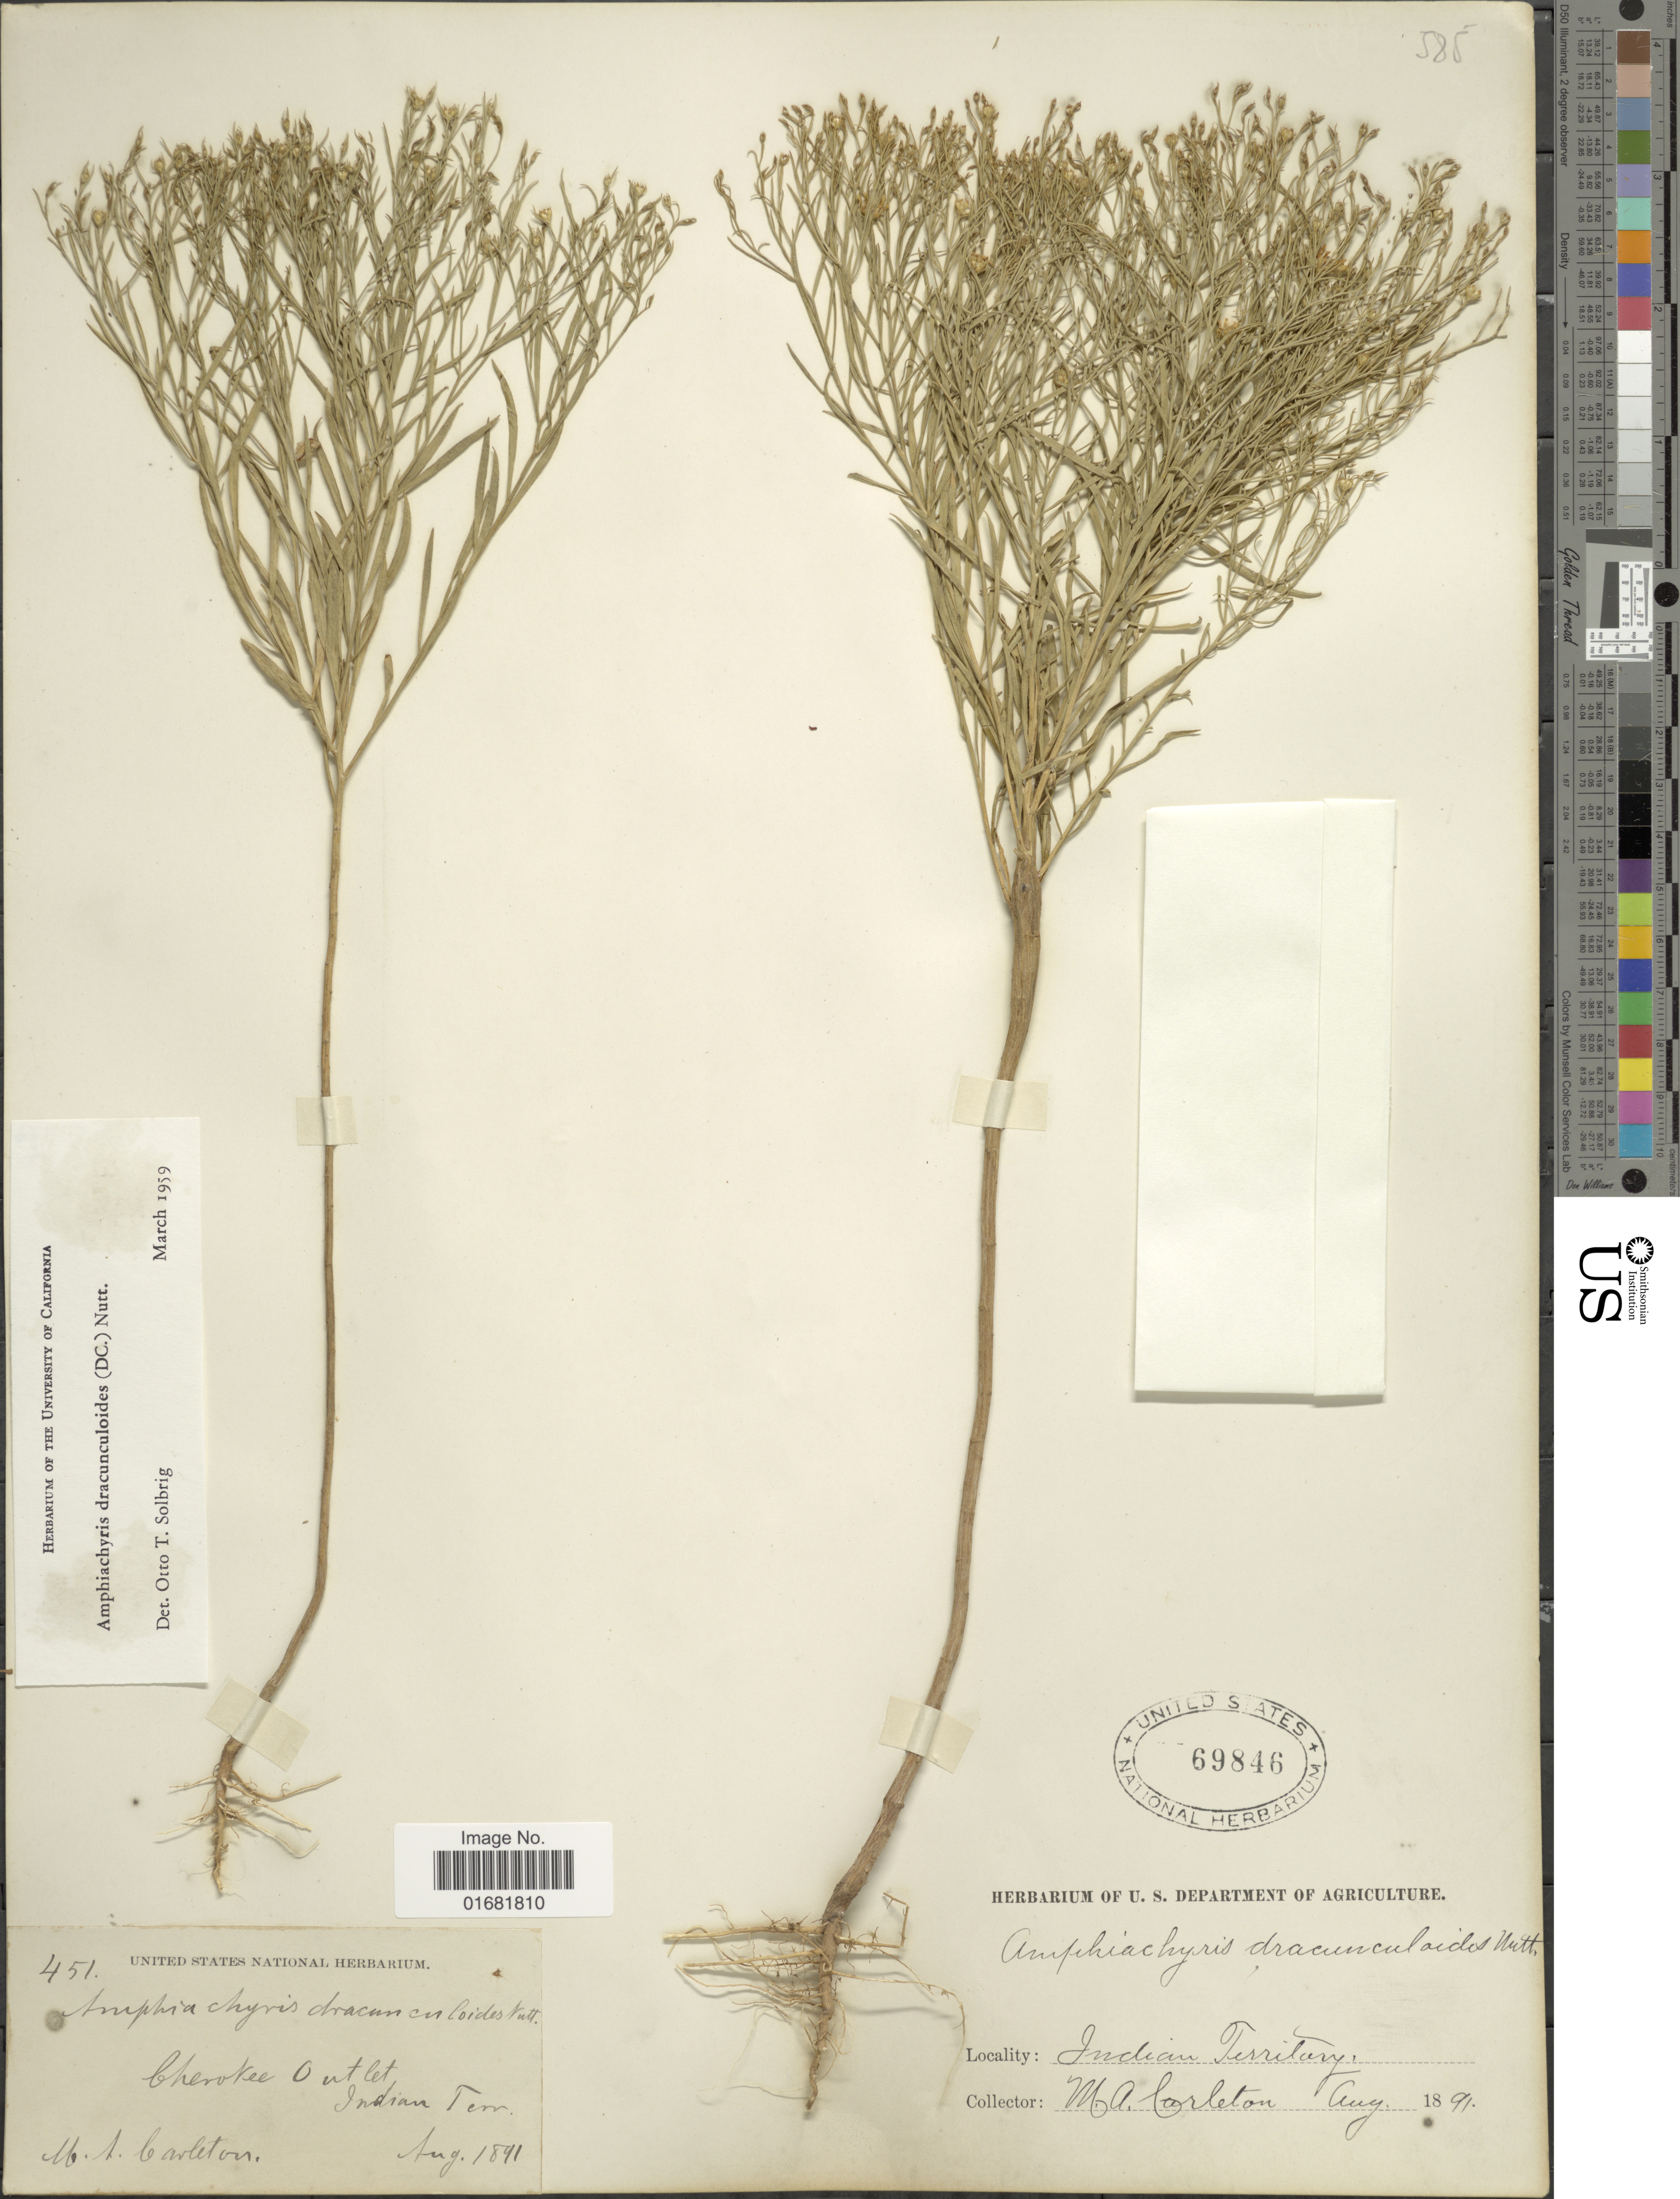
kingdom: Plantae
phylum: Tracheophyta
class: Magnoliopsida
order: Asterales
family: Asteraceae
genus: Amphiachyris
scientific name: Amphiachyris dracunculoides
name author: (DC.) Nutt.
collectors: M. A. Carleton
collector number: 451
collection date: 1891-08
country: United States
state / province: Oklahoma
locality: Cherokee Outlet, Indian Territory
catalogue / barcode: US 69846